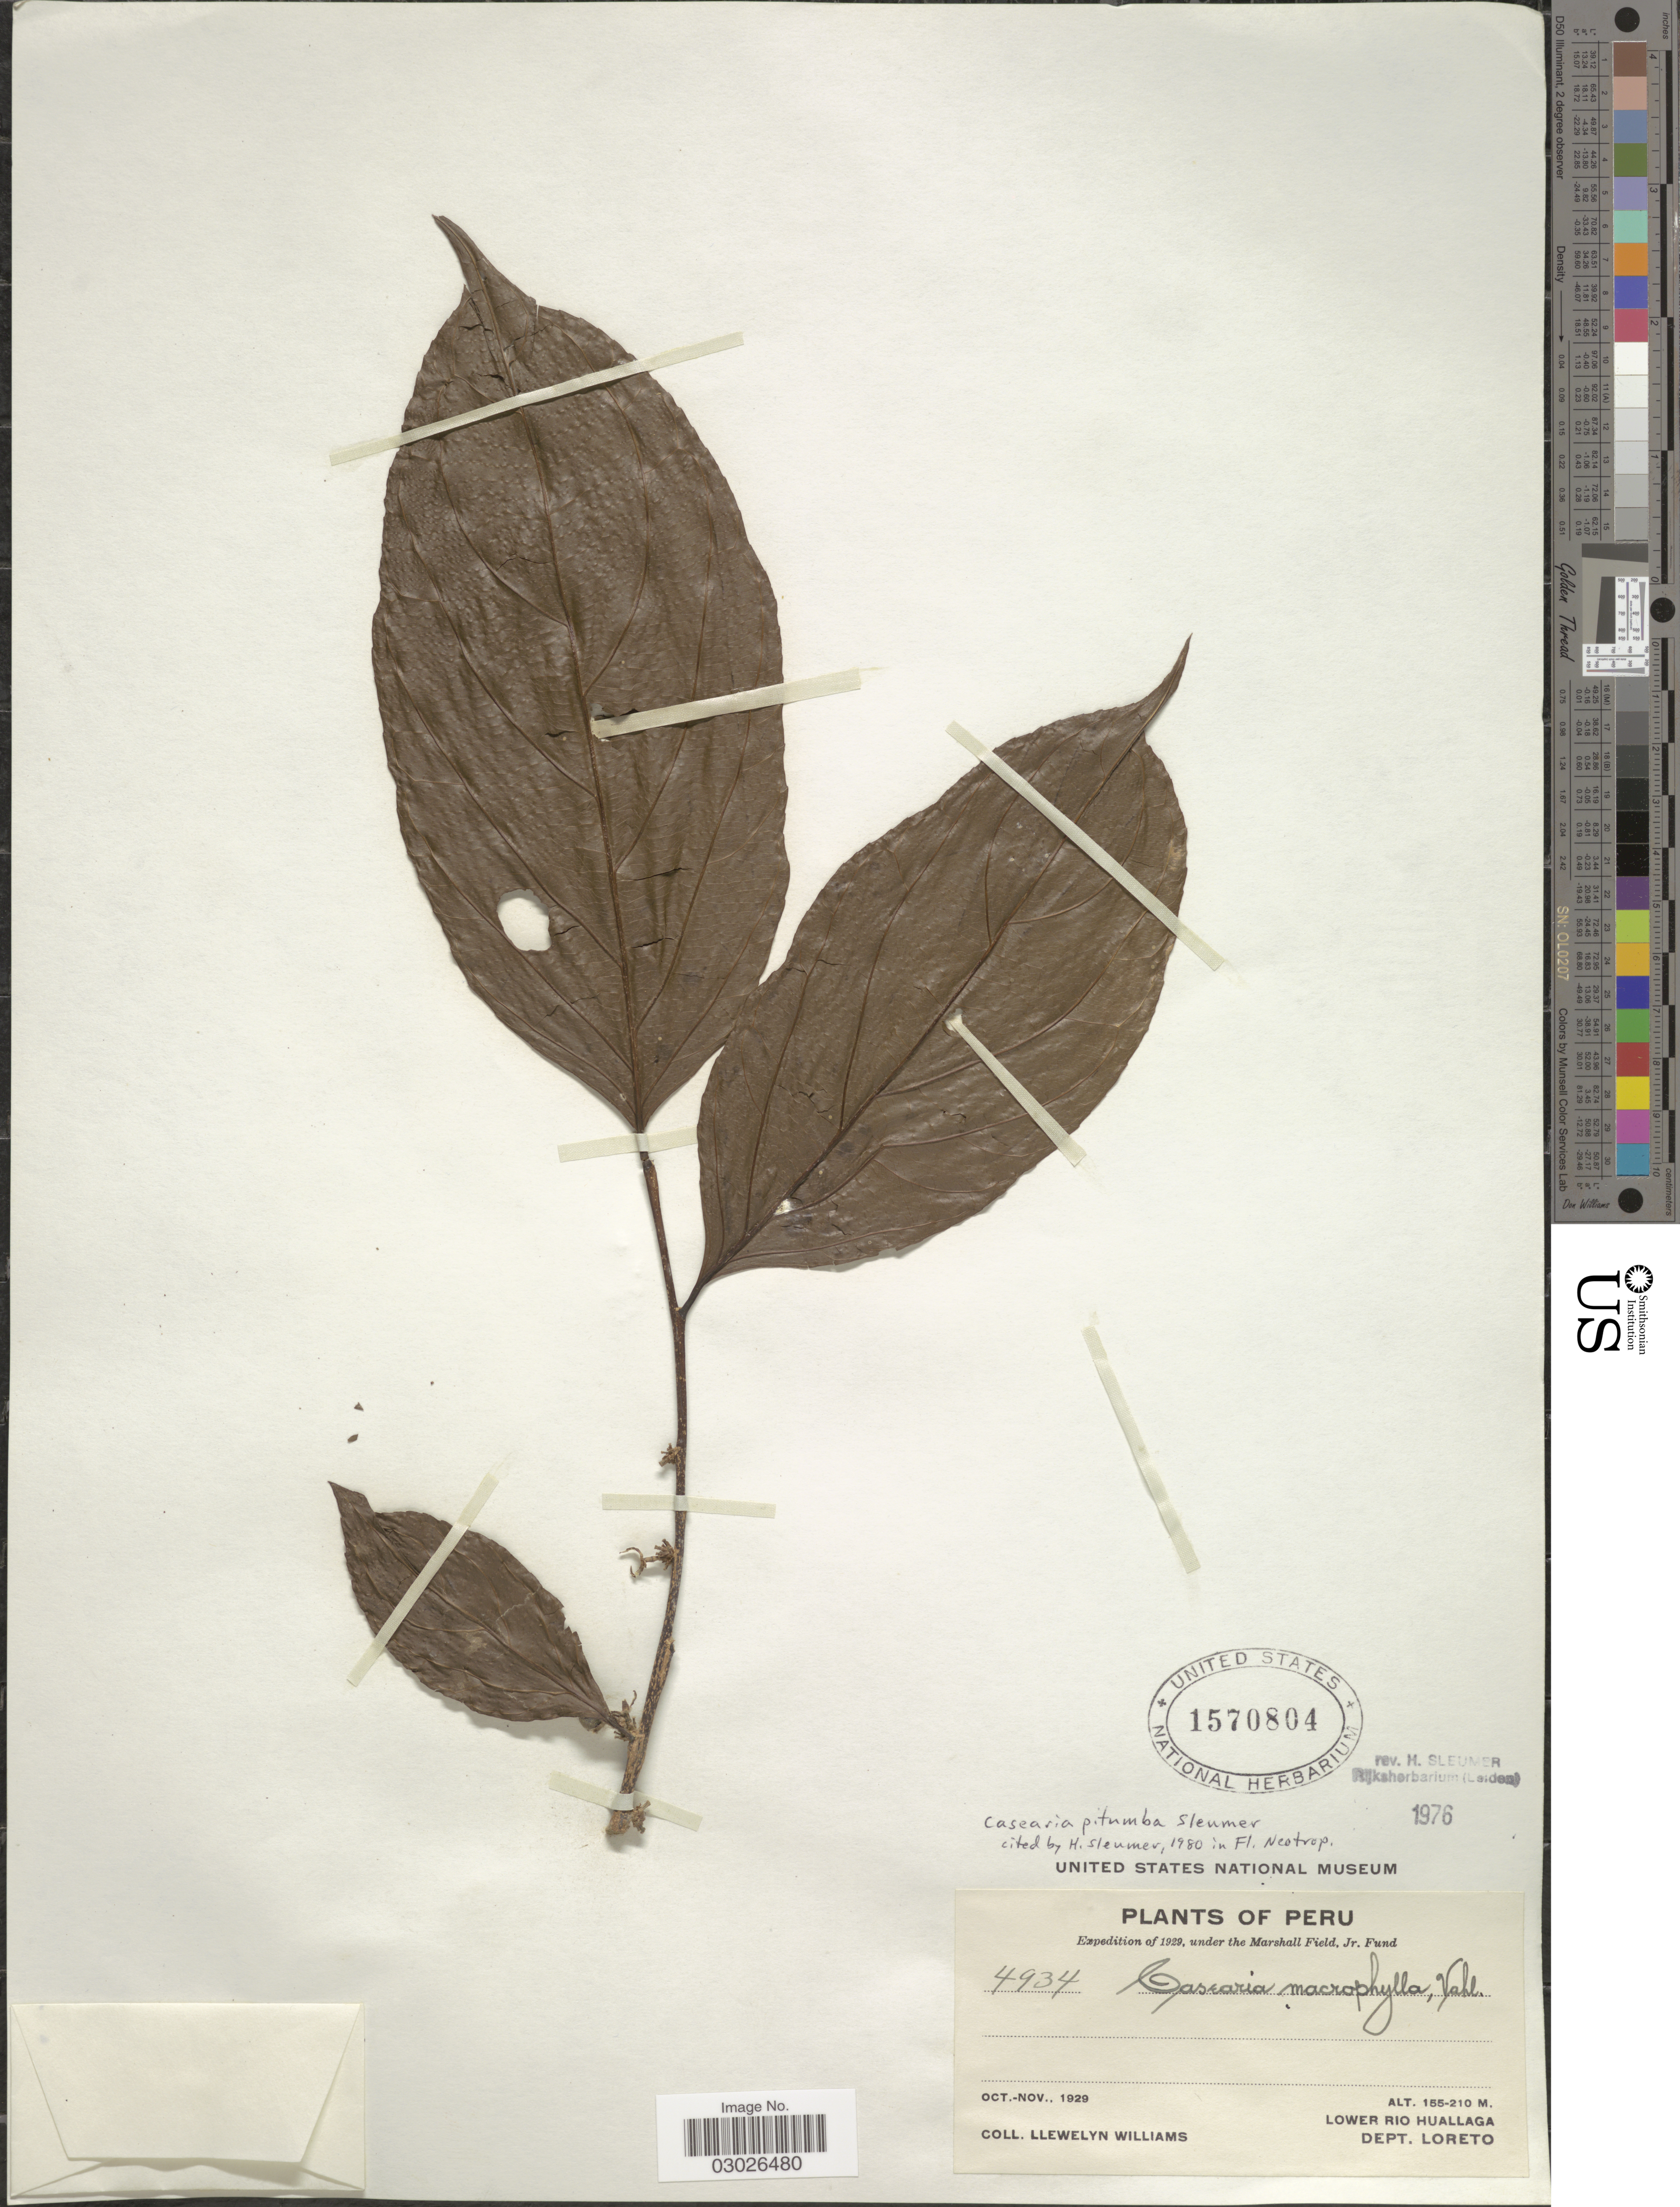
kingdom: Plantae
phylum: Tracheophyta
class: Magnoliopsida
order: Malpighiales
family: Salicaceae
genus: Casearia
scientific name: Casearia pitumba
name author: Sleumer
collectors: Ll. Williams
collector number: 4934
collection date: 1929-10/1929-11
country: Peru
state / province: Loreto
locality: Lower Rio Huallaga, Dept. Loreto.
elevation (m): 155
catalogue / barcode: US 1570804